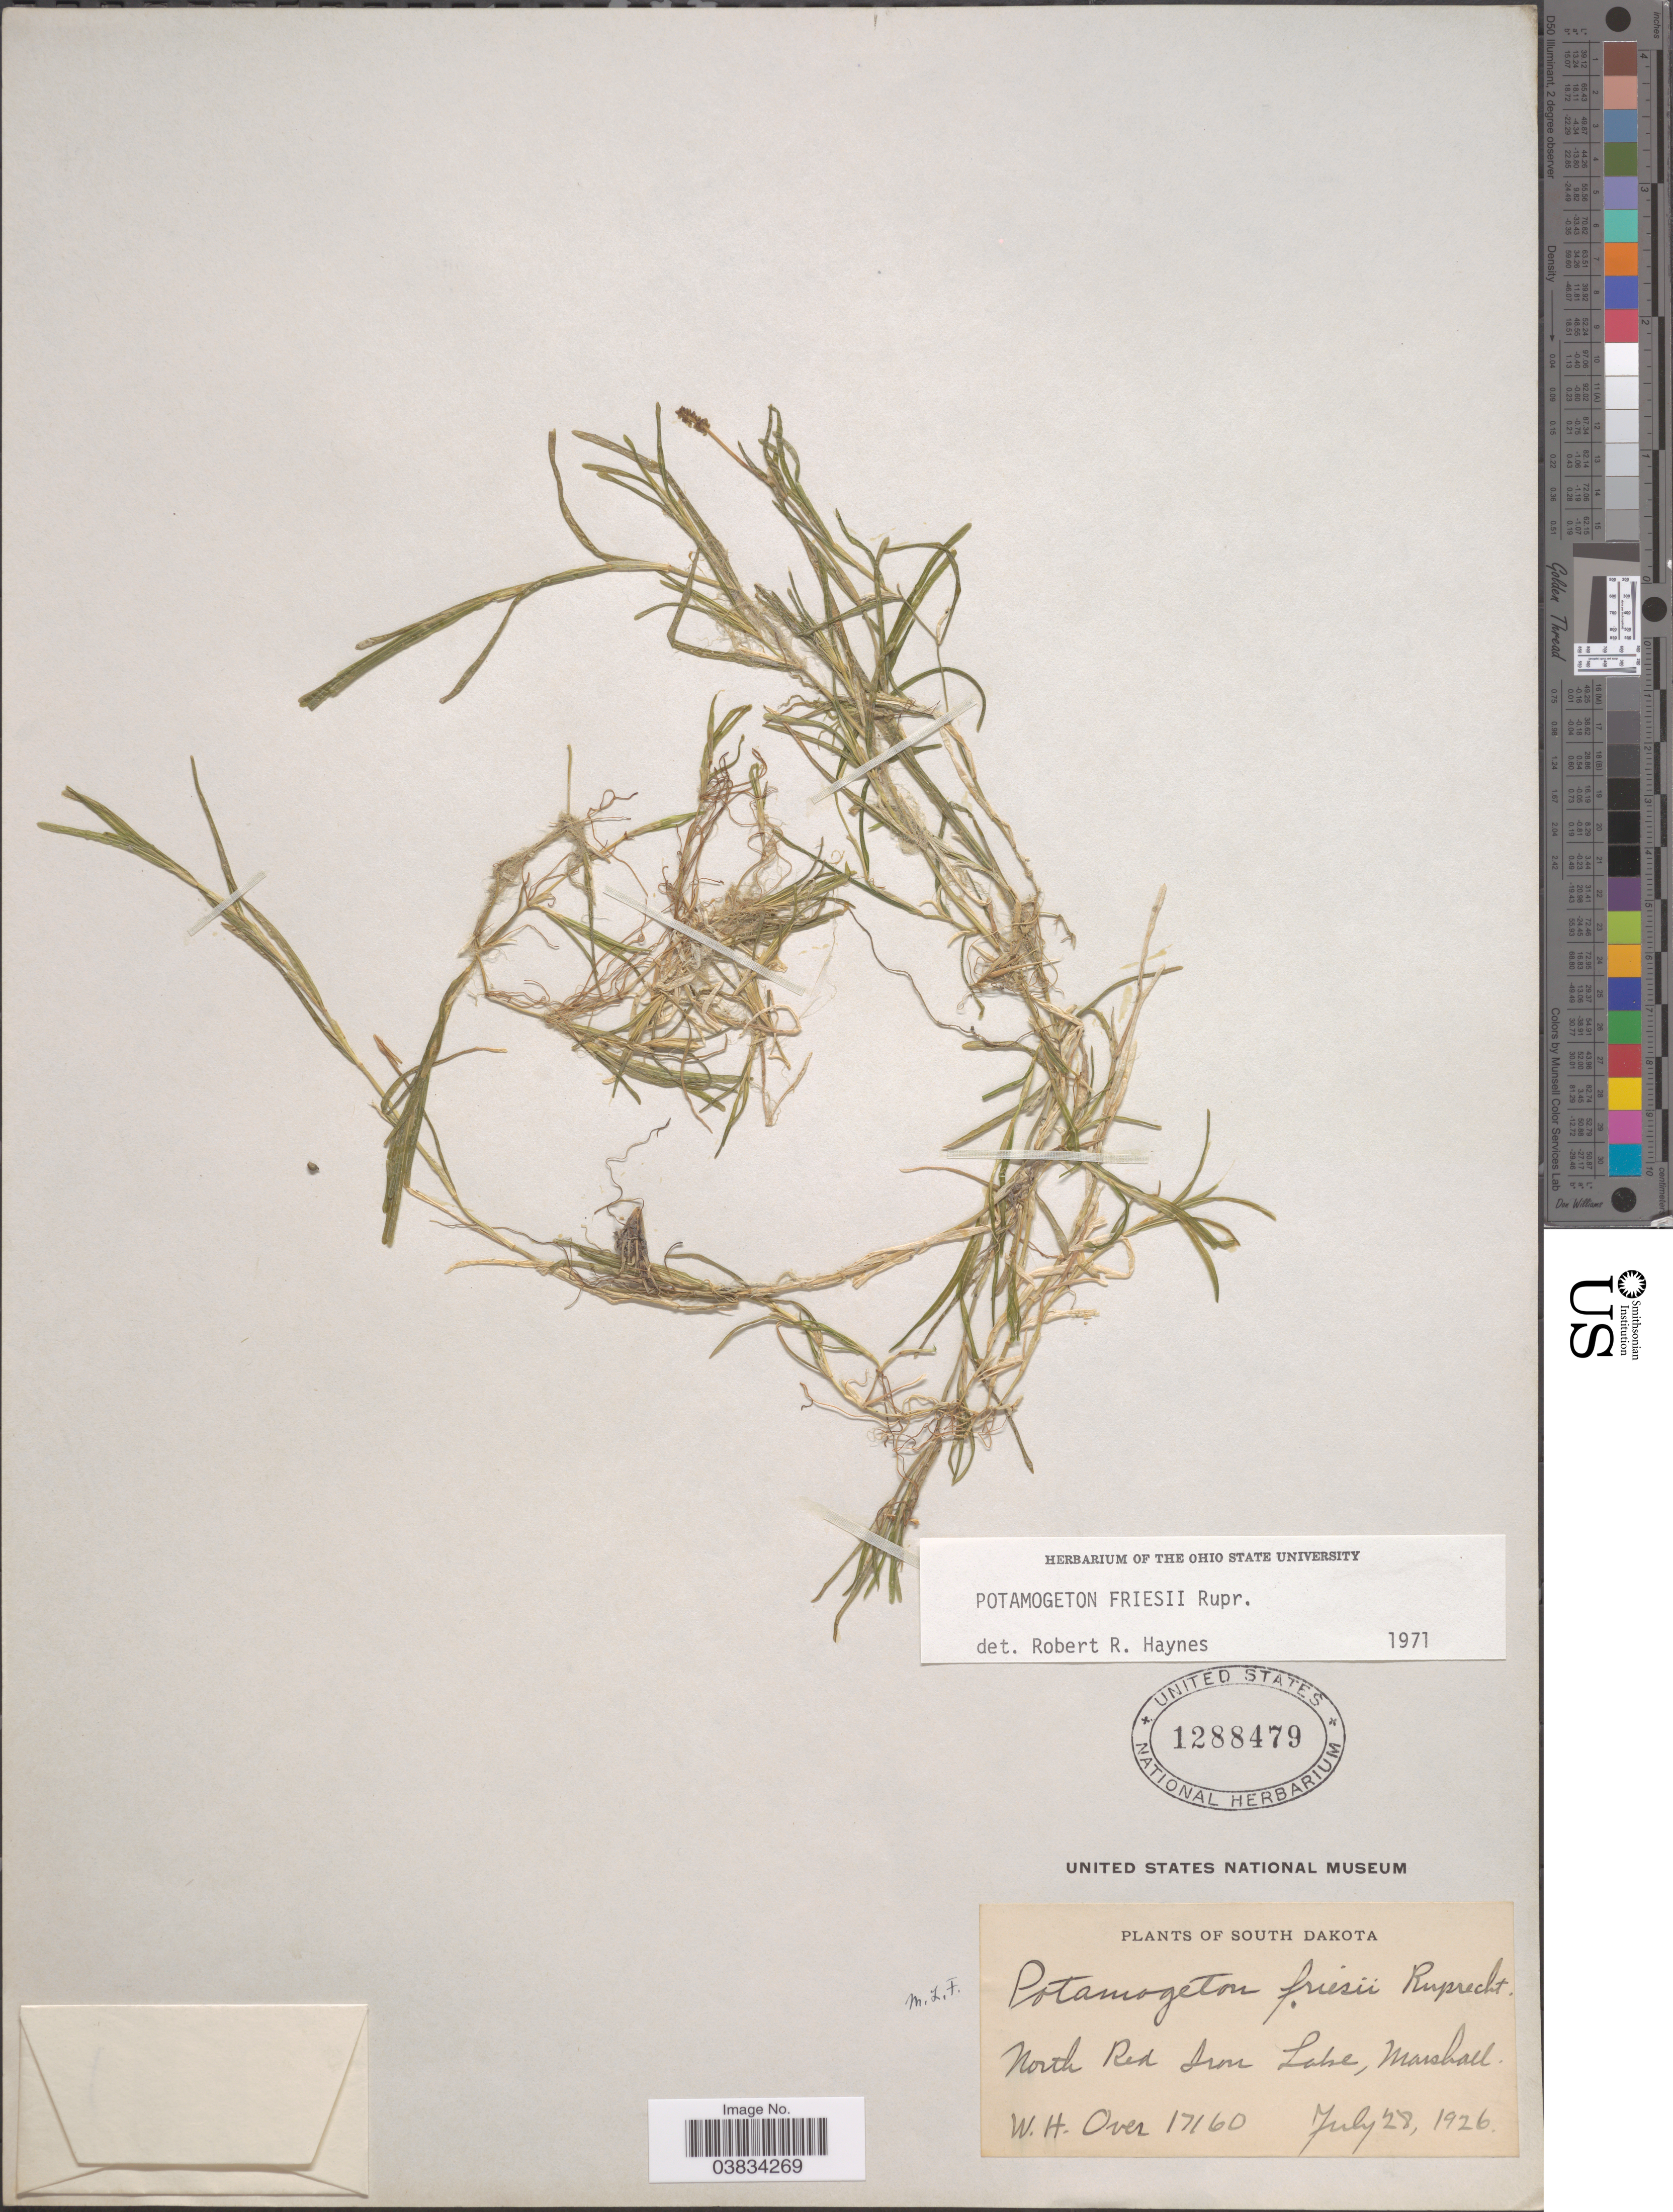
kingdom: Plantae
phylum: Tracheophyta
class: Liliopsida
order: Alismatales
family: Potamogetonaceae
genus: Potamogeton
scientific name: Potamogeton friesii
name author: Rupr.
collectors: W. Over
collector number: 17160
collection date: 1926-07-28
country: United States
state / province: South Dakota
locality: North Red Iron Lake, Marshall.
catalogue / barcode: US 1288479